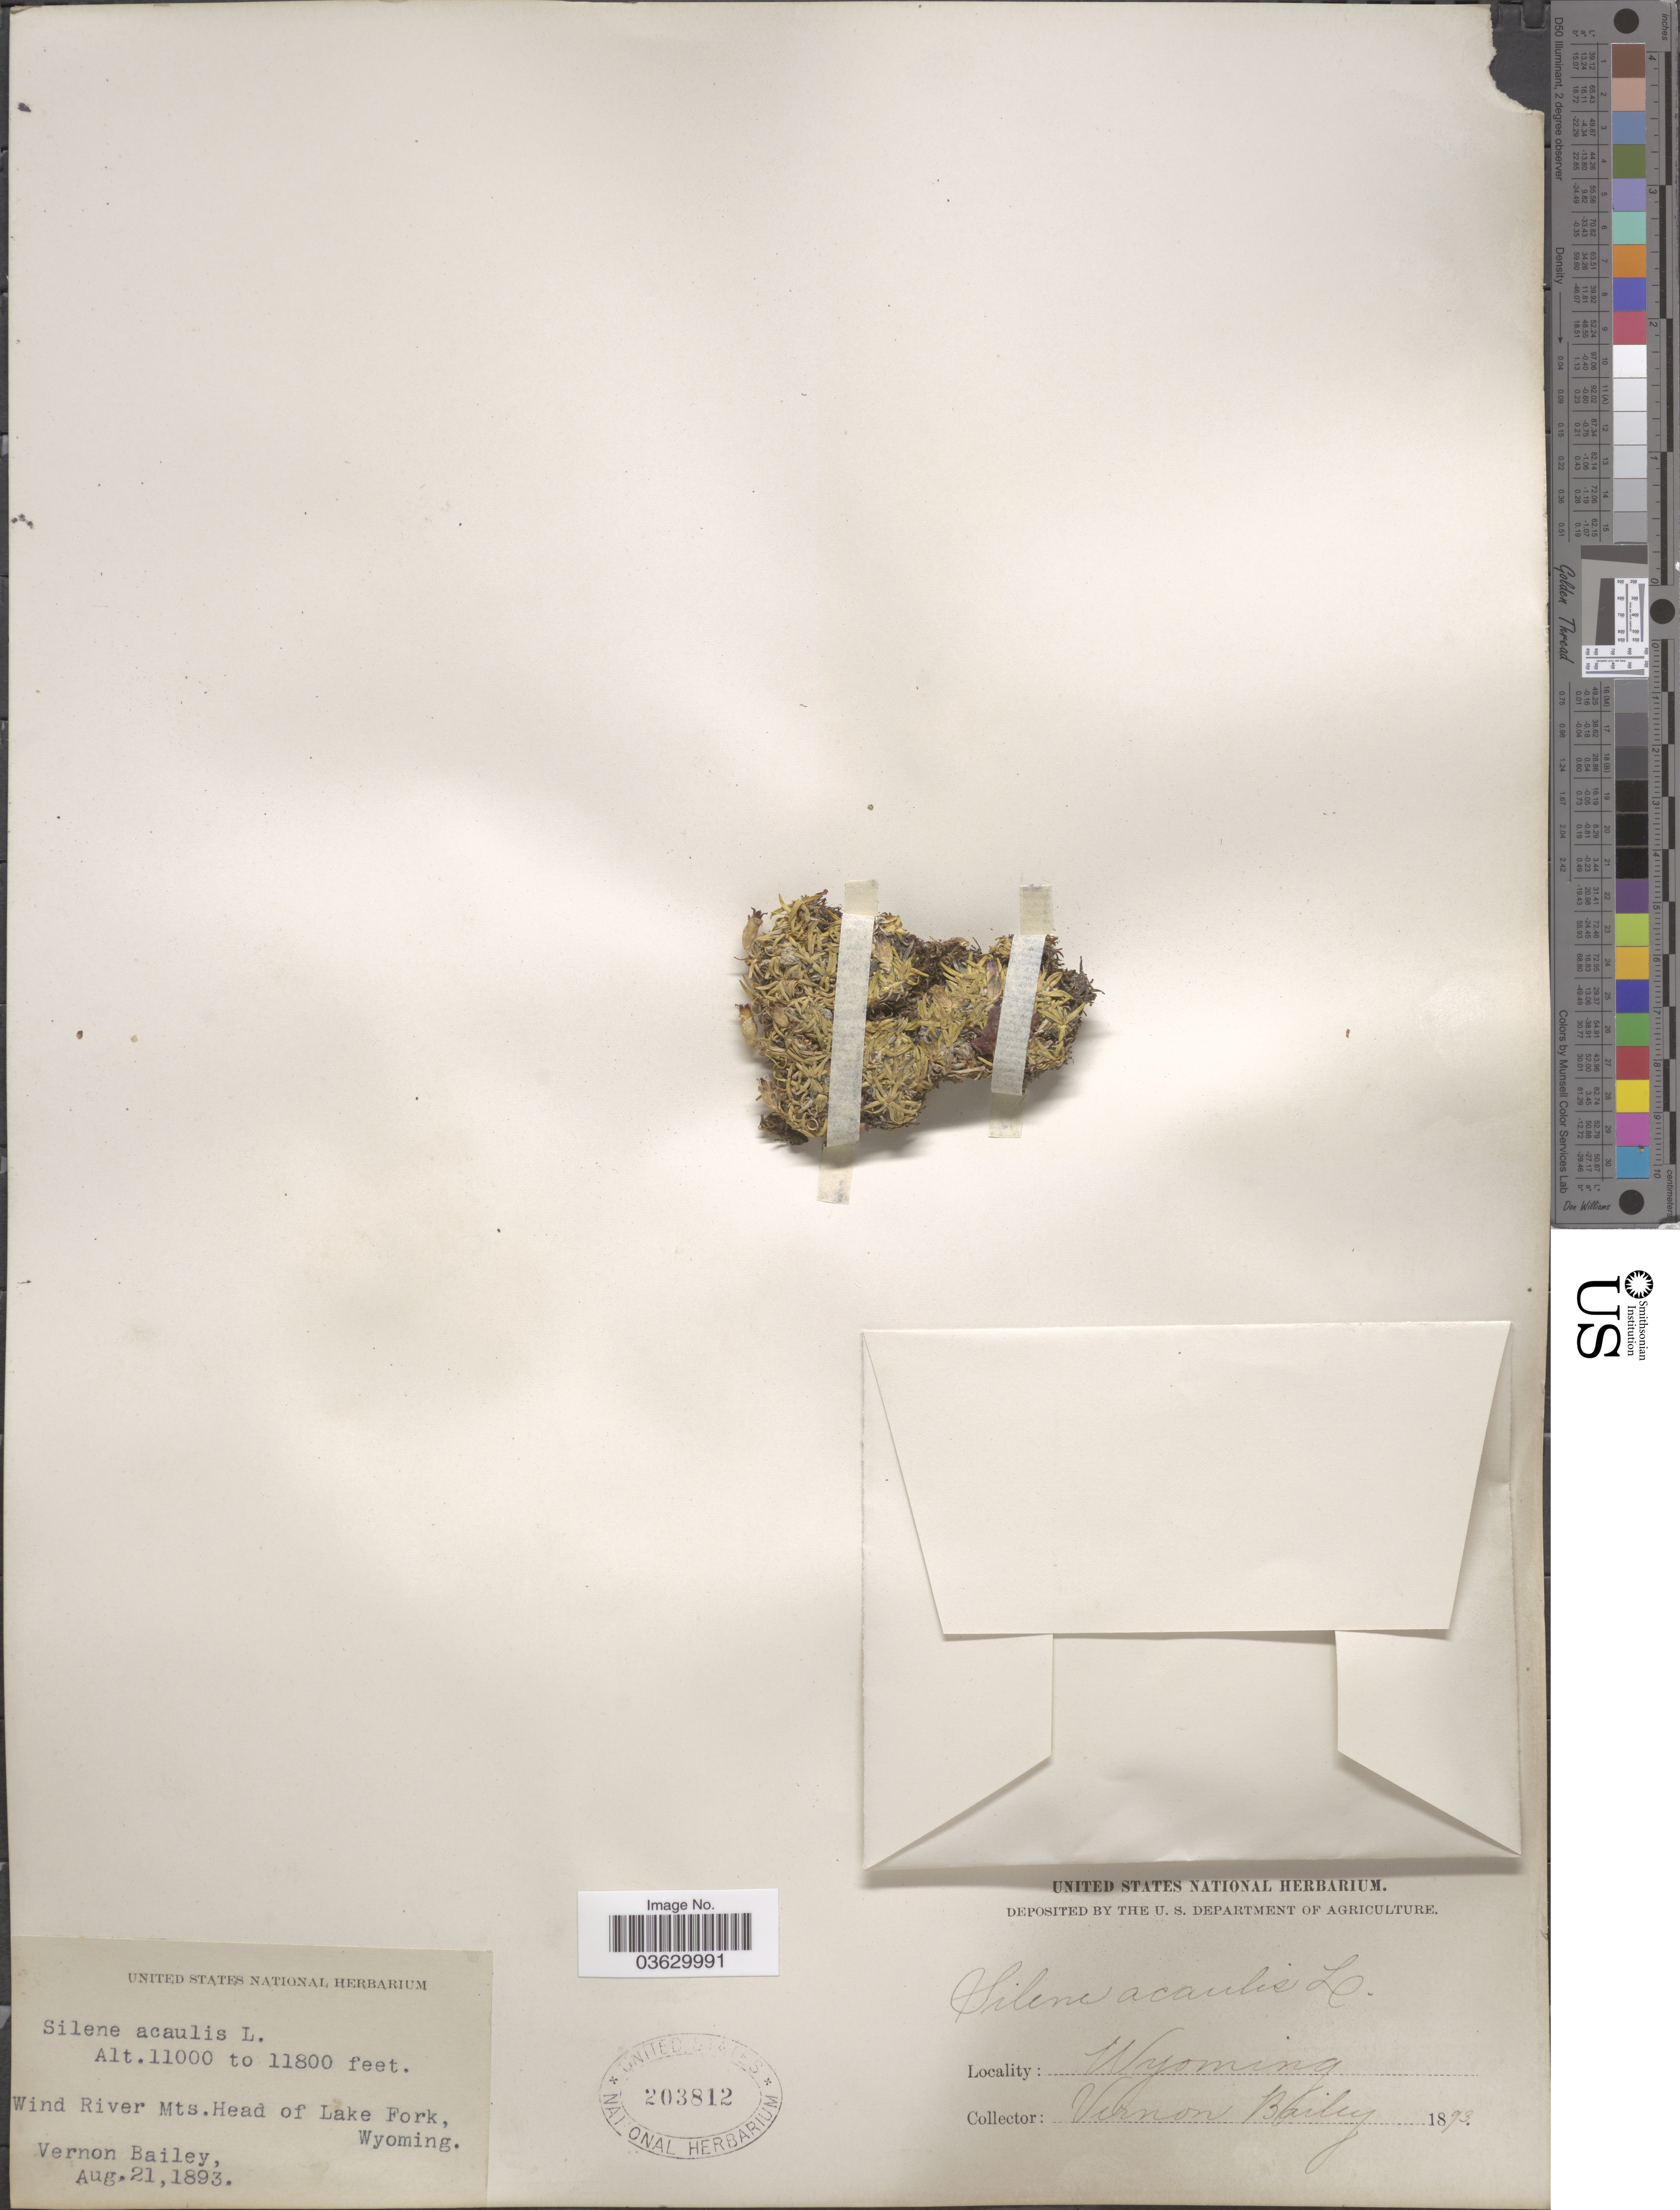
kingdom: Plantae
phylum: Tracheophyta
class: Magnoliopsida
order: Caryophyllales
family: Caryophyllaceae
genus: Silene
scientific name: Silene acaulis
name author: (L.) Jacq.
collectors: V. O. Bailey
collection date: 1893-08-21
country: United States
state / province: Wyoming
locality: Wind River Mts. Head of Lake Fork.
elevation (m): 3353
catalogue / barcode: US 203812